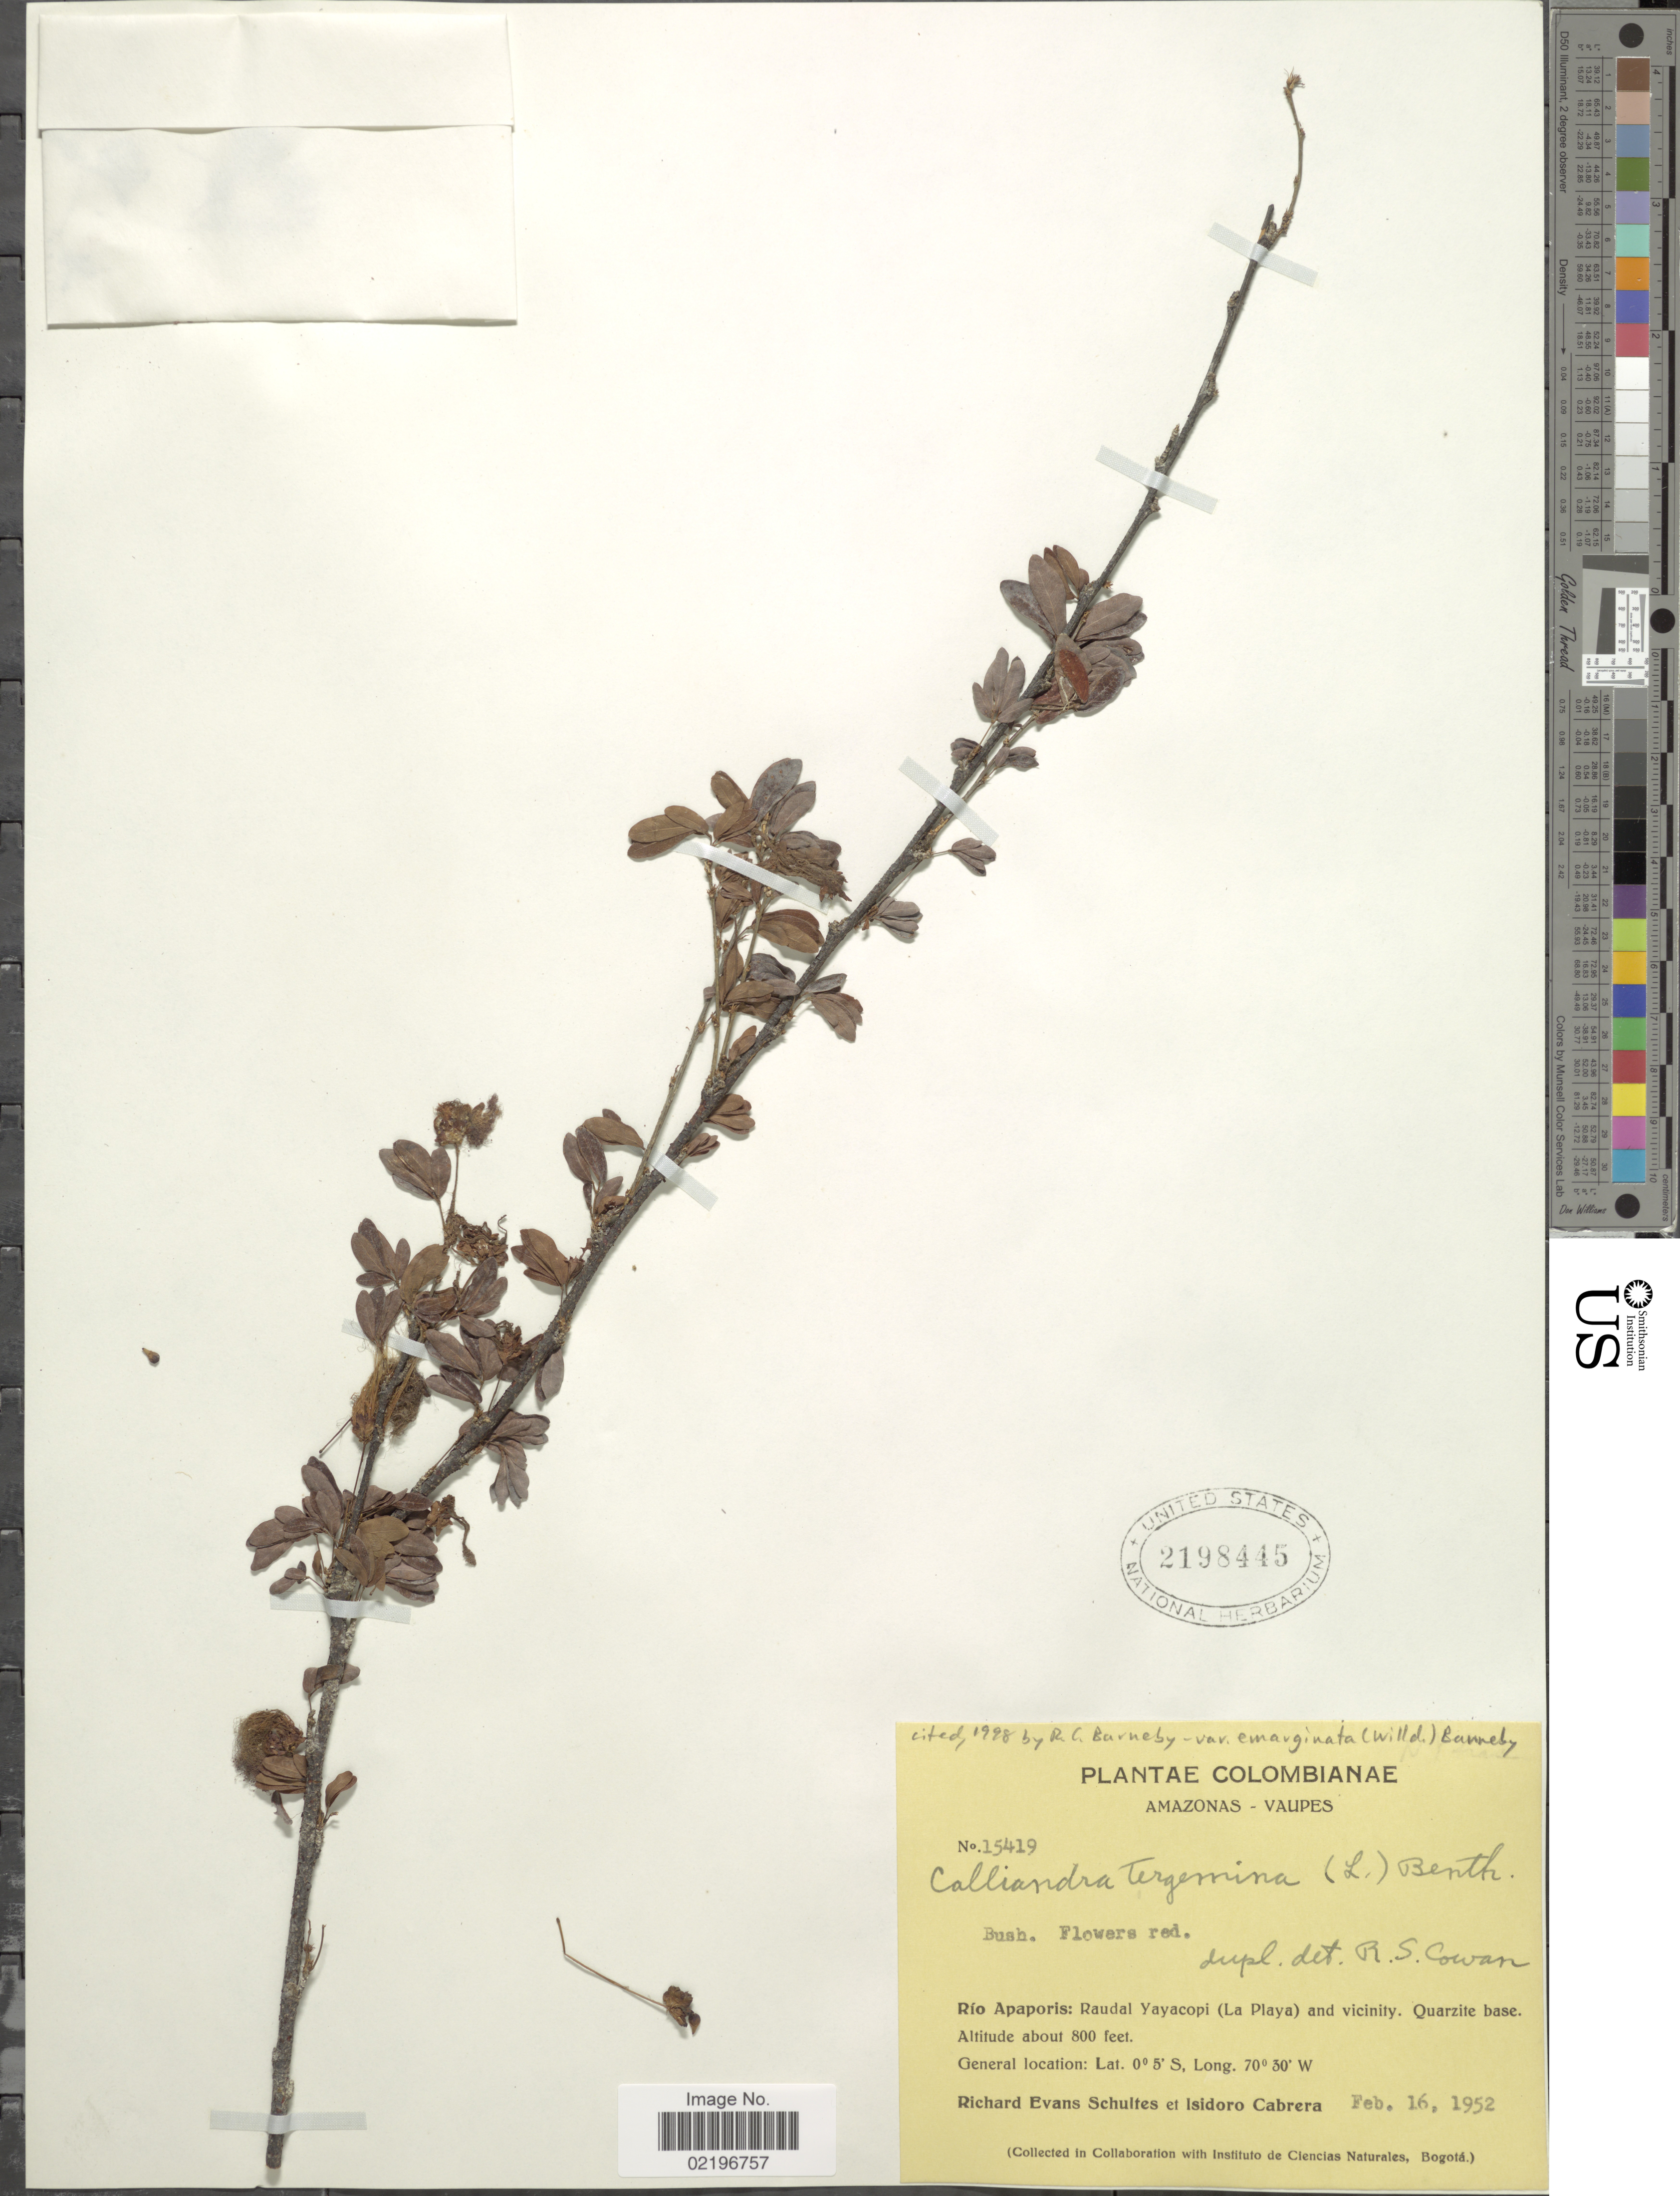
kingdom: Plantae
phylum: Tracheophyta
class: Magnoliopsida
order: Fabales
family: Fabaceae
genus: Calliandra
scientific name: Calliandra tergemina var. emarginata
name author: (Willd.) Barneby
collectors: R. E. Schultes & I. Cabrera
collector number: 15419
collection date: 1952-02-16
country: Colombia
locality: Colombianae. Amazonas - Vaupes. rio Apaporis: Raudal Yayacopi ( La Playa) and vicinity, Quarzite base.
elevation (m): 244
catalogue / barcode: US 2198445